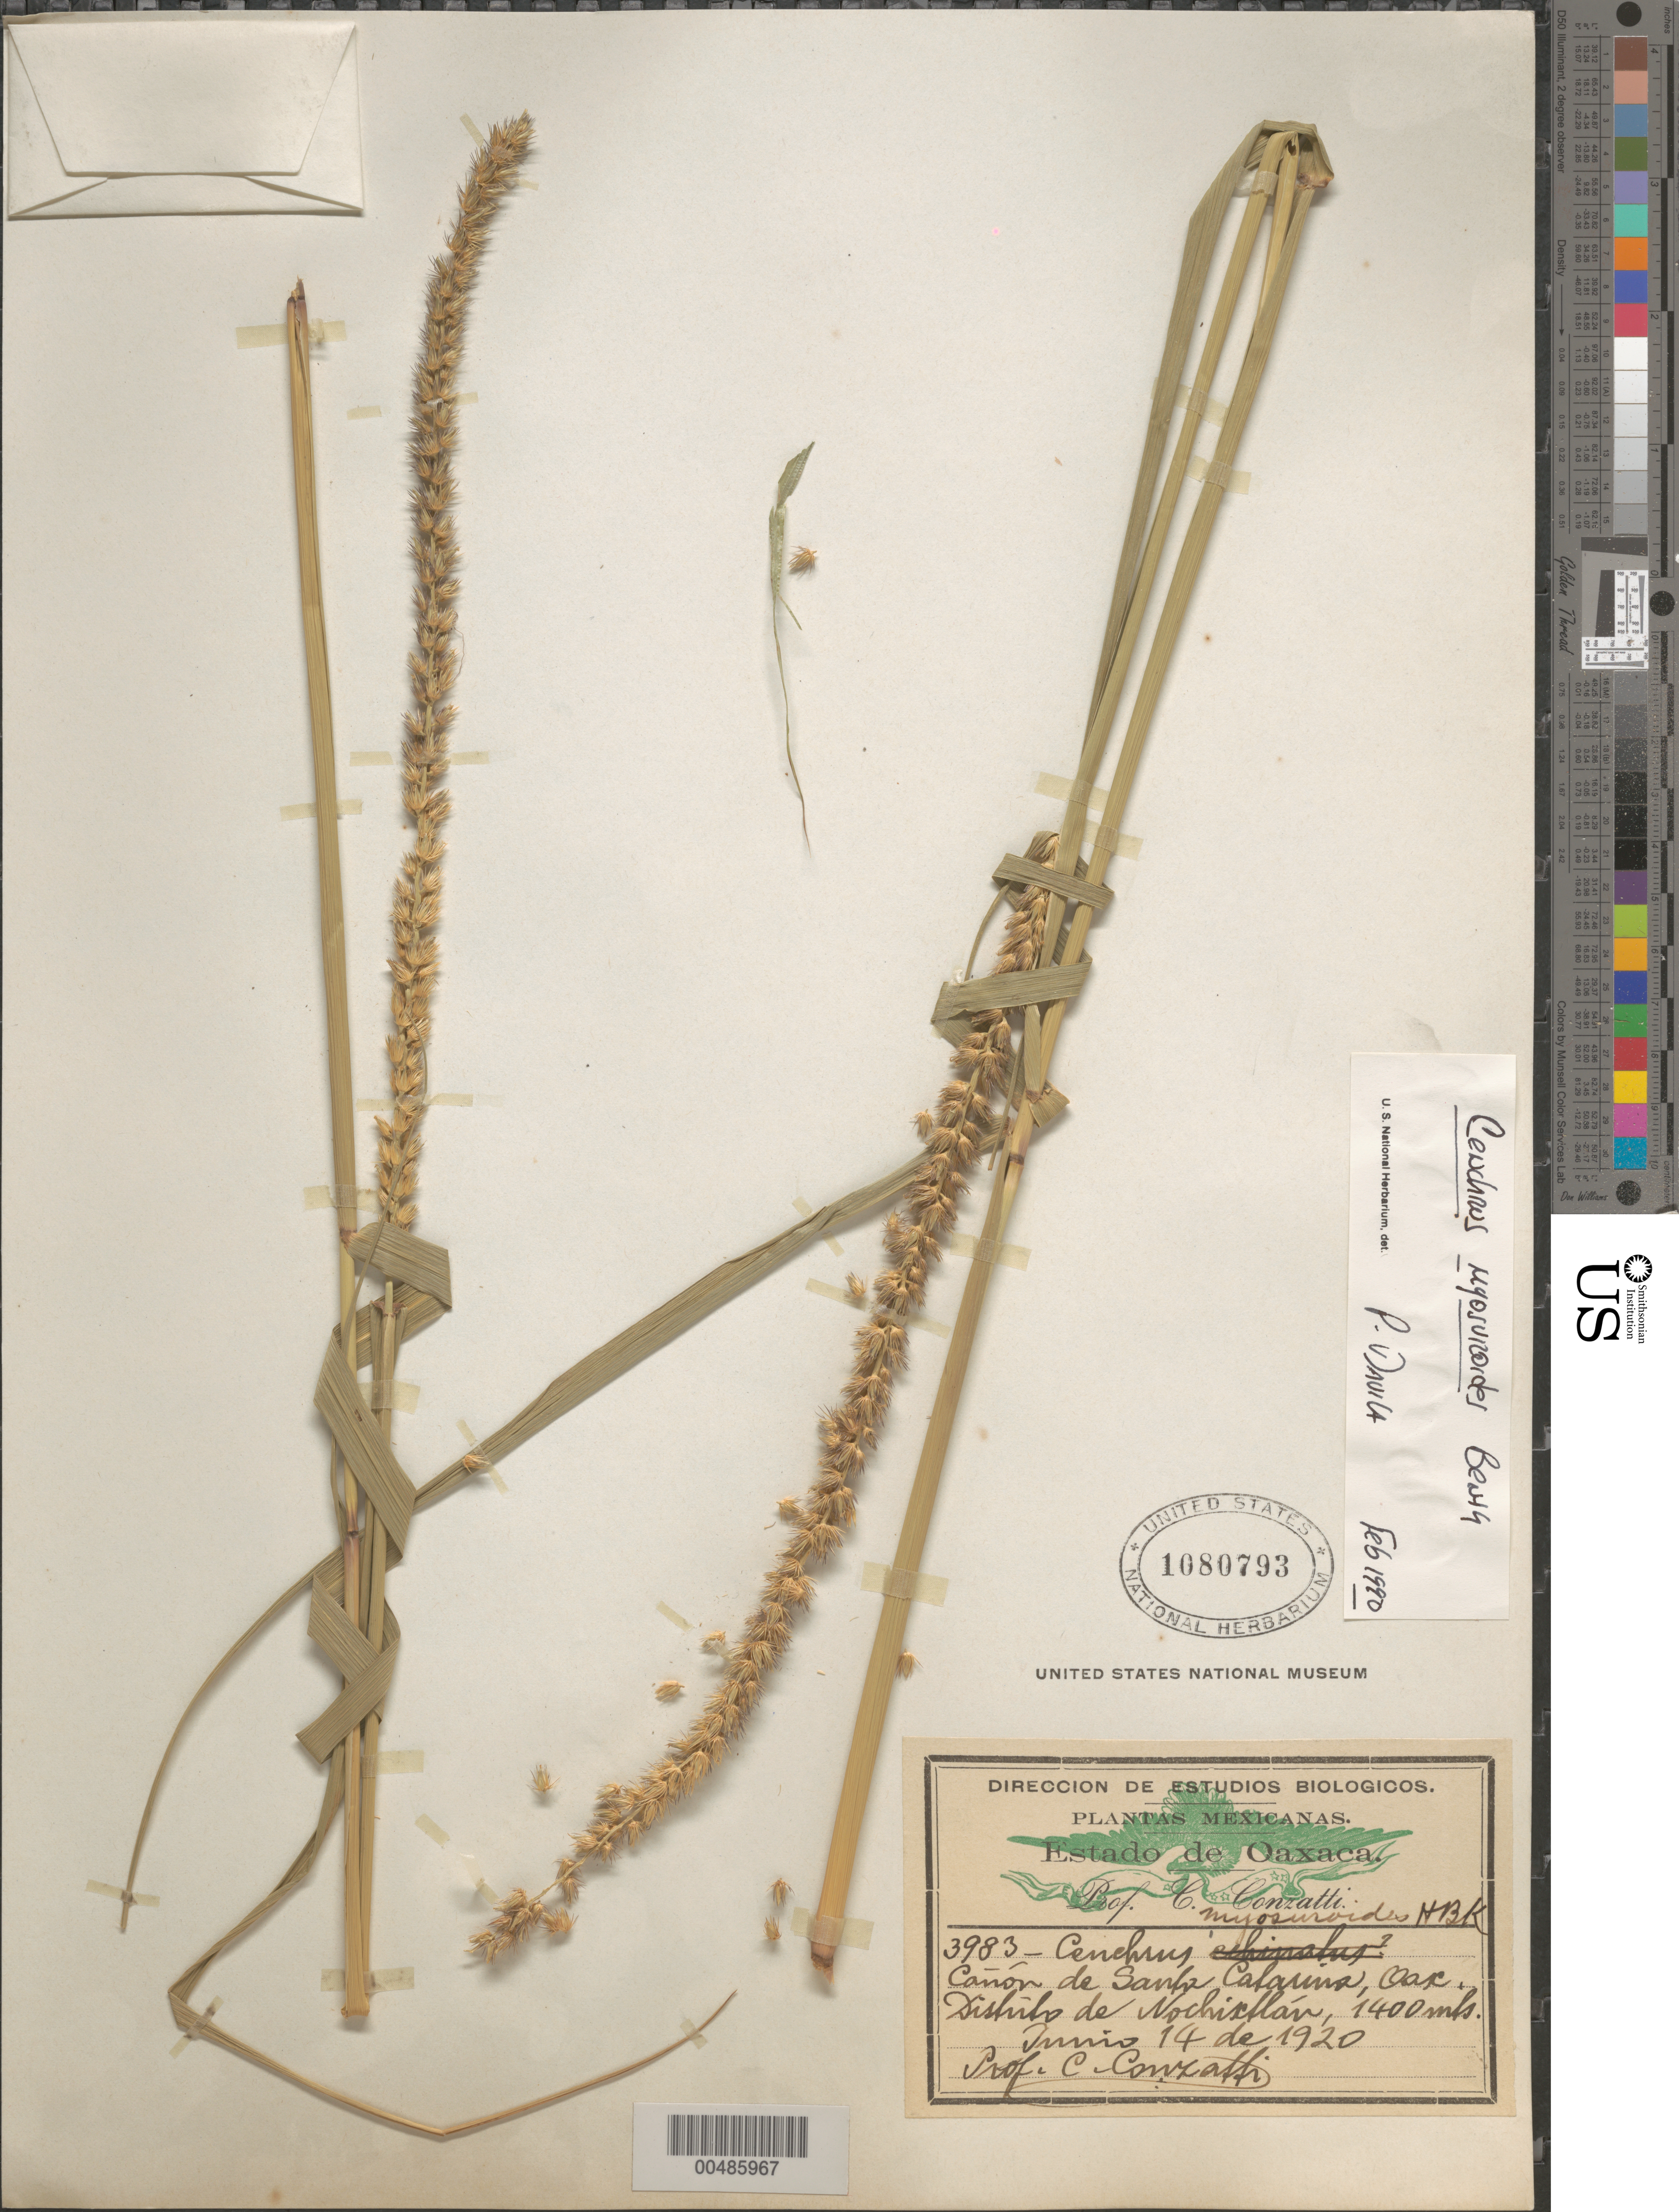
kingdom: Plantae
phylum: Tracheophyta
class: Liliopsida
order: Poales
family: Poaceae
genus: Cenchrus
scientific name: Cenchrus myosuroides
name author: Kunth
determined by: Dávila, P. D.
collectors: C. Conzatti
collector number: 3983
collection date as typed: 14 Jun 1920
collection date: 1920-06-14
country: Mexico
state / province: Oaxaca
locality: Ca¤¢n de Santa Catarina, Distrito de Nochixtl n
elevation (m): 1400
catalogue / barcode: US 1080793